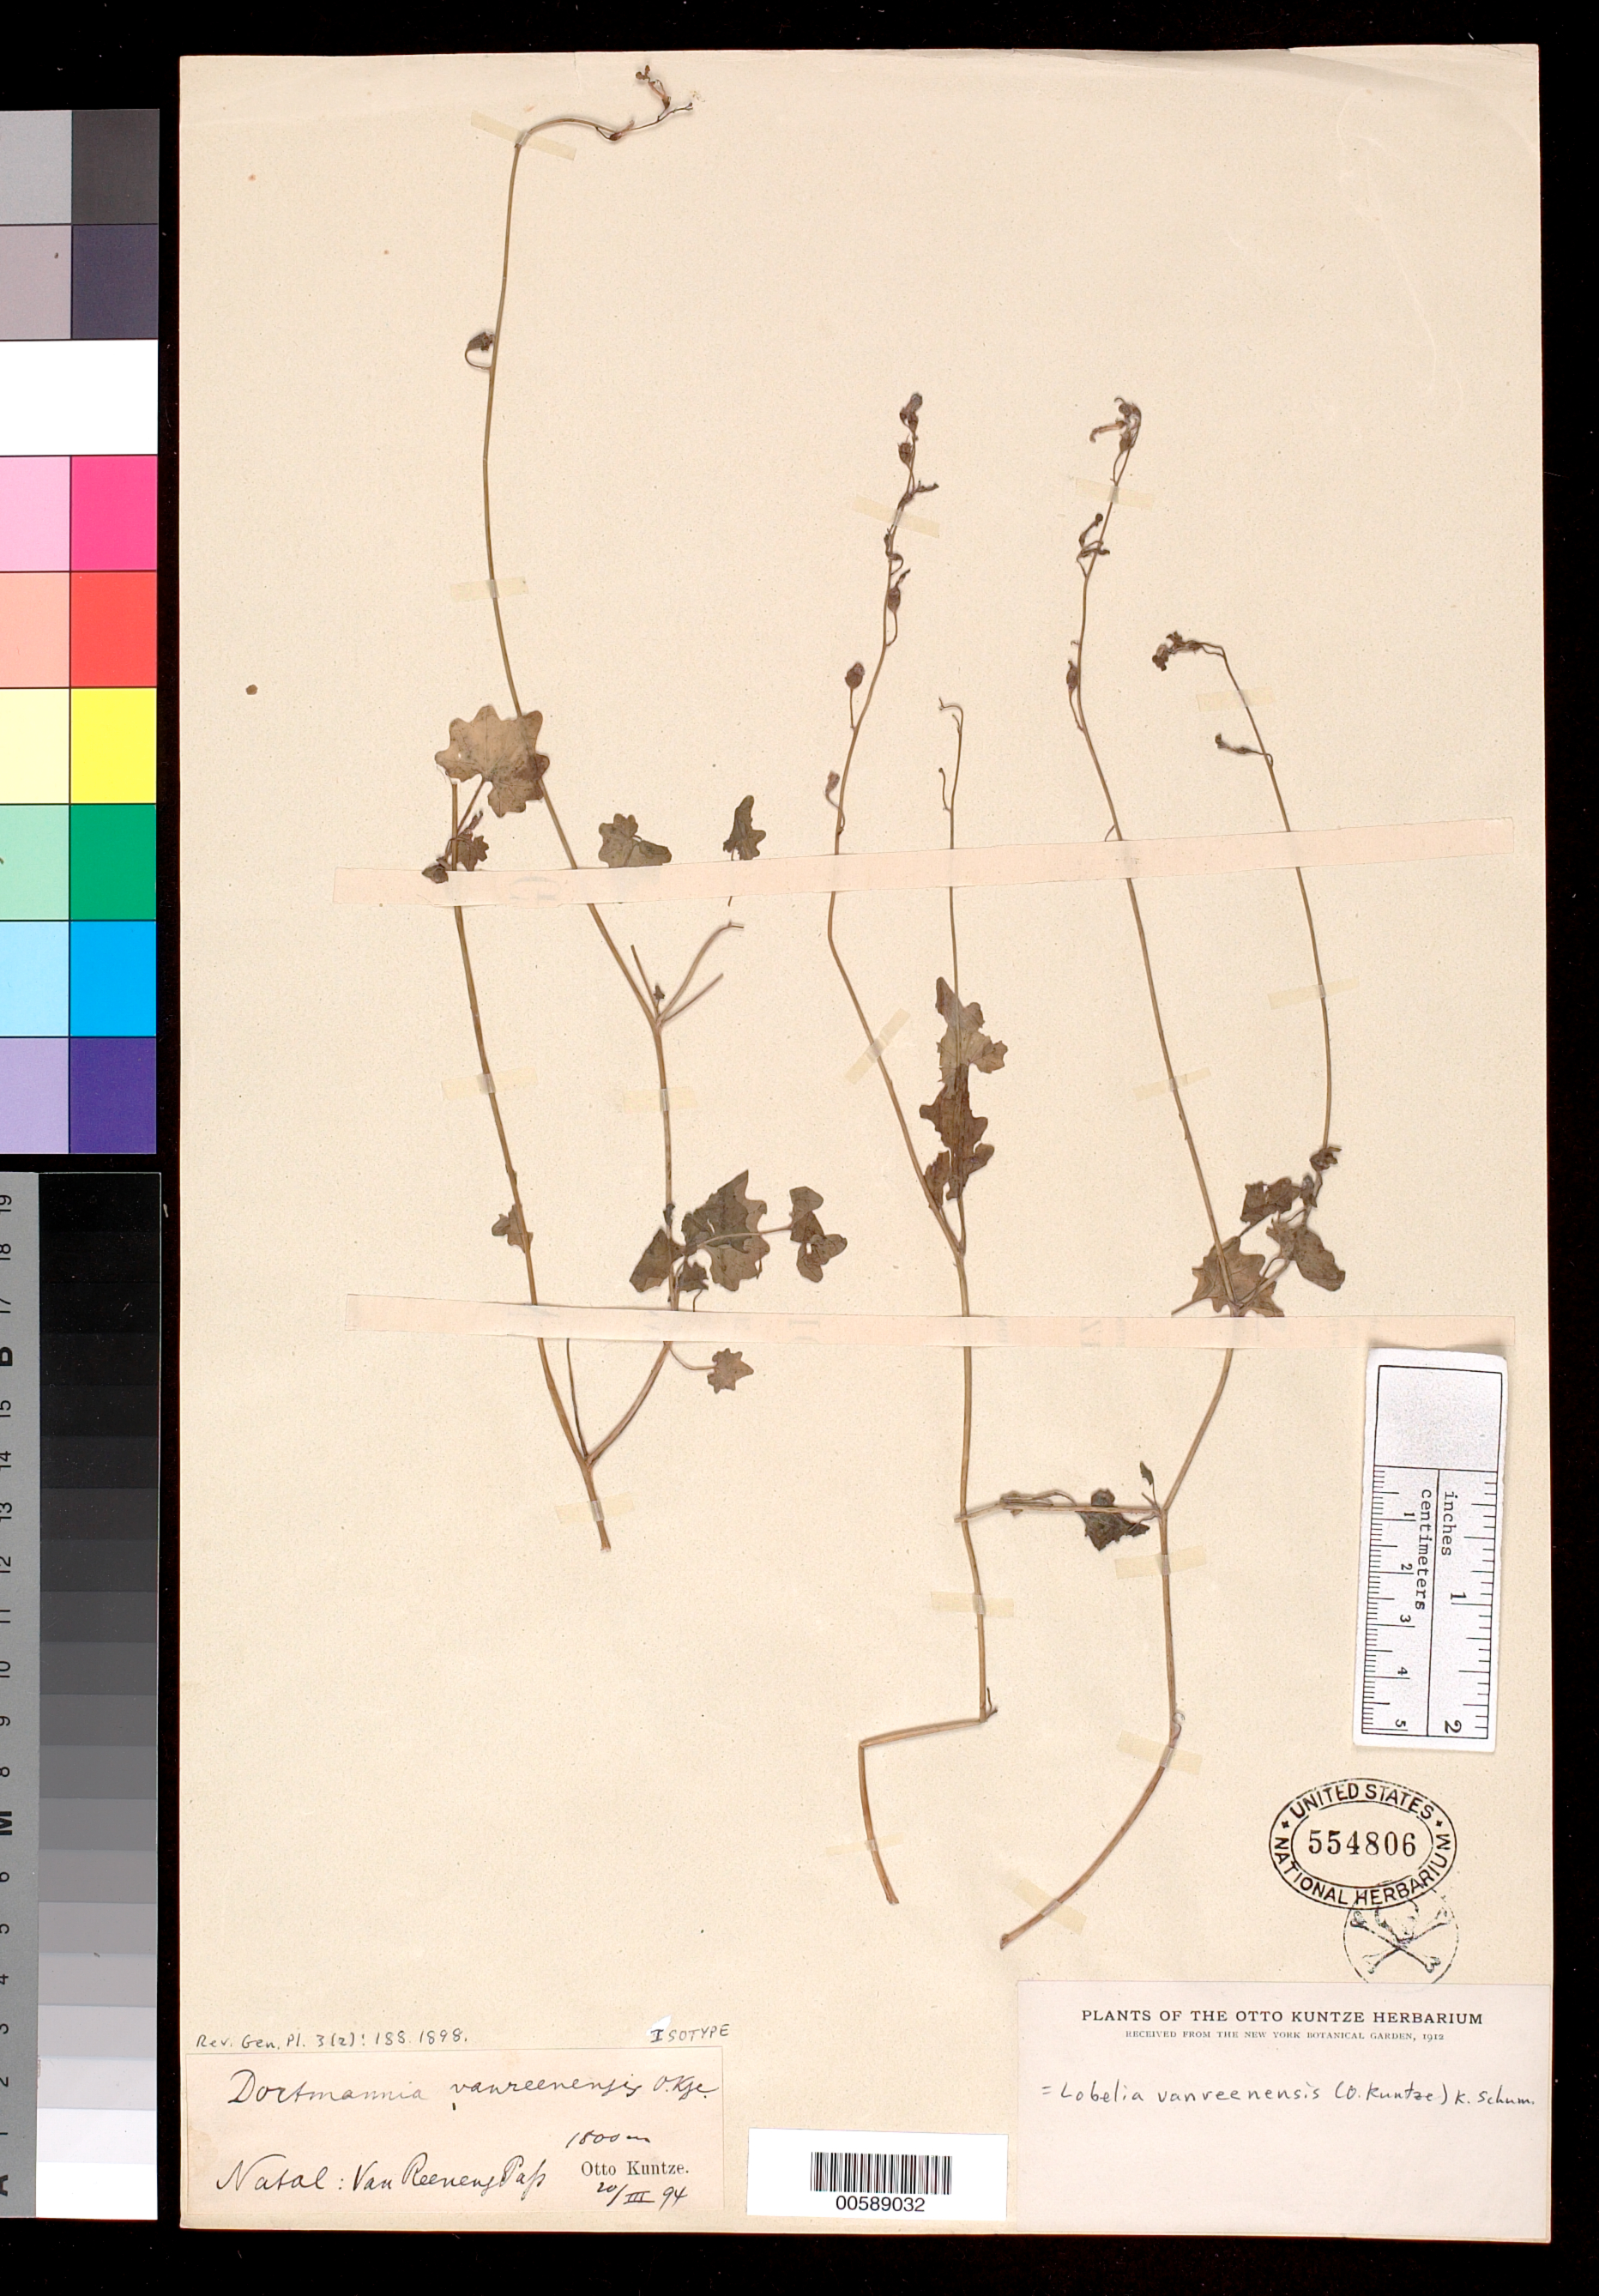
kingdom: Plantae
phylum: Tracheophyta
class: Magnoliopsida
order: Asterales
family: Campanulaceae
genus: Dortmanna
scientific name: Dortmanna vanreensis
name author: Kuntze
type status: Isotype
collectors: C.E.O. Kuntze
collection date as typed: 20 Mar 1894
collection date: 1894-03-20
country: South Africa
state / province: KwaZulu-Natal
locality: Van Reeneng Gap.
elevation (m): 1800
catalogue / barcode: US 554806